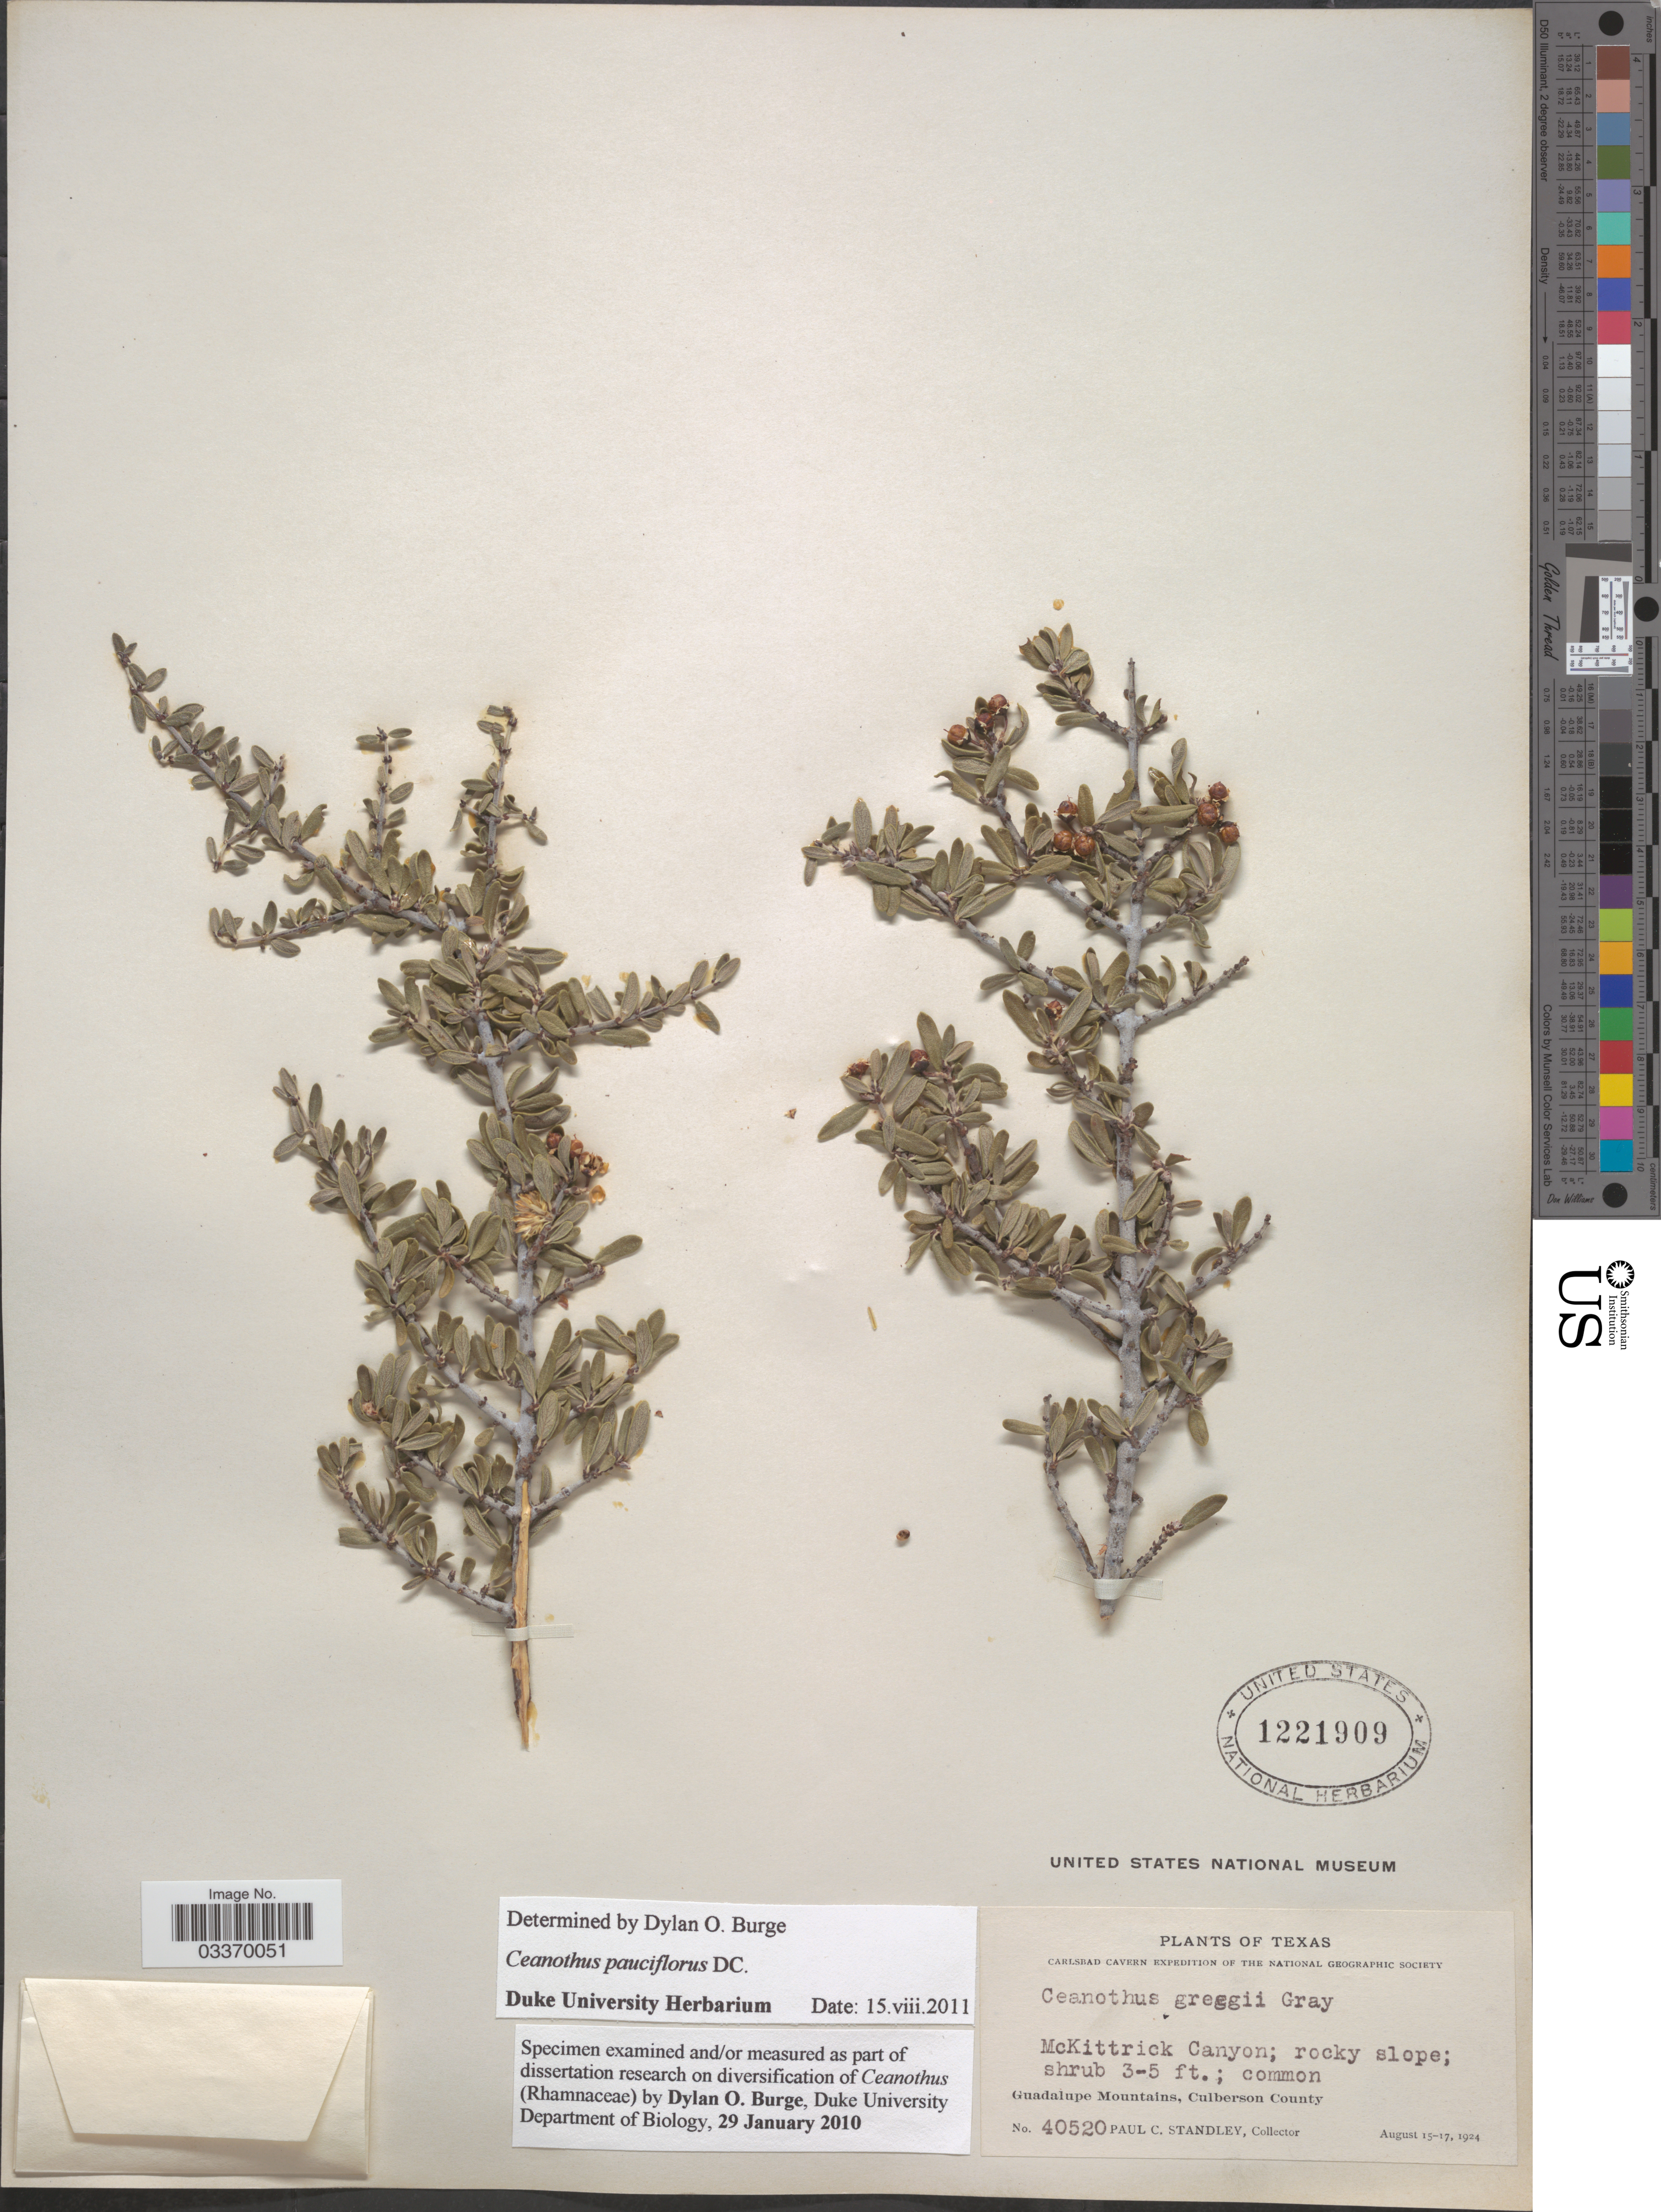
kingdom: Plantae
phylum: Tracheophyta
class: Magnoliopsida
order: Rosales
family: Rhamnaceae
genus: Ceanothus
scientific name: Ceanothus pauciflorus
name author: DC.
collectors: P. C. Standley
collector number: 40520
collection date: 1924-08-15/1924-08-17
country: United States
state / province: Texas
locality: McKittrick Canyon. Guadalupe Mountains, Culberson County.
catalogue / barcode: US 1221909